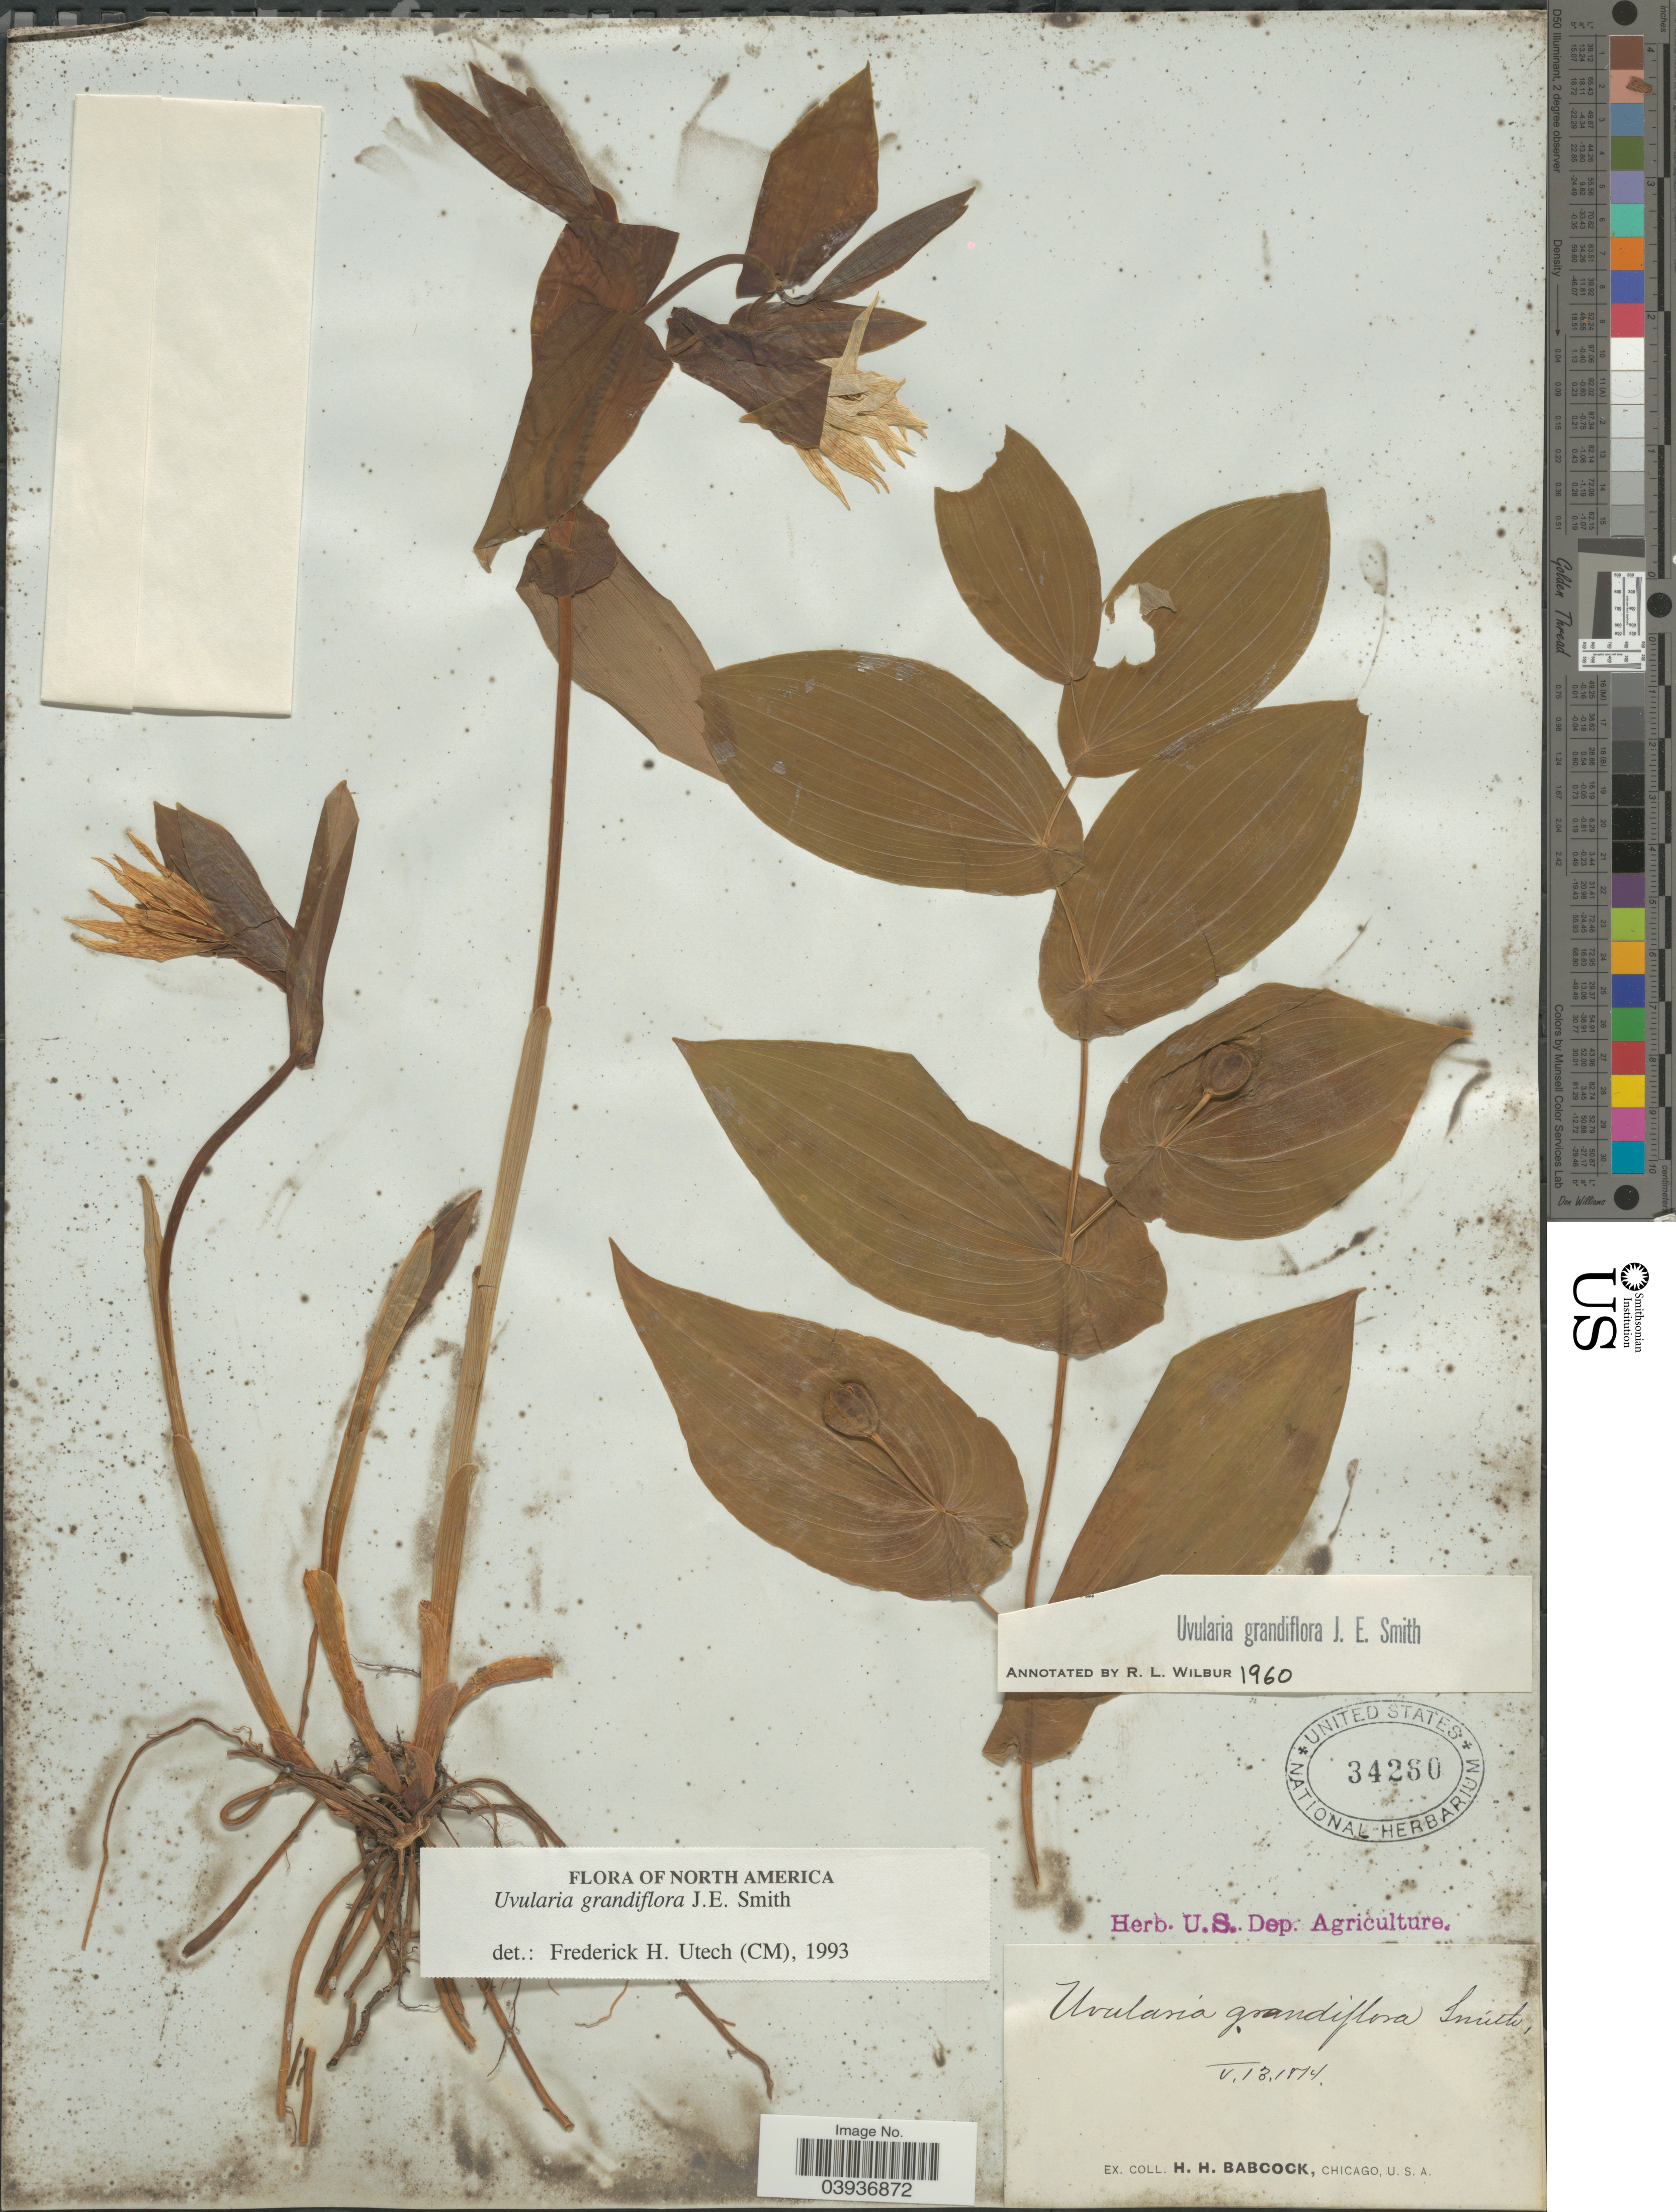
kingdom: Plantae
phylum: Tracheophyta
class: Liliopsida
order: Liliales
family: Colchicaceae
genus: Uvularia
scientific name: Uvularia grandiflora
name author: Sm.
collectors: H. Babcock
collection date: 1814-05-13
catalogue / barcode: US 34260